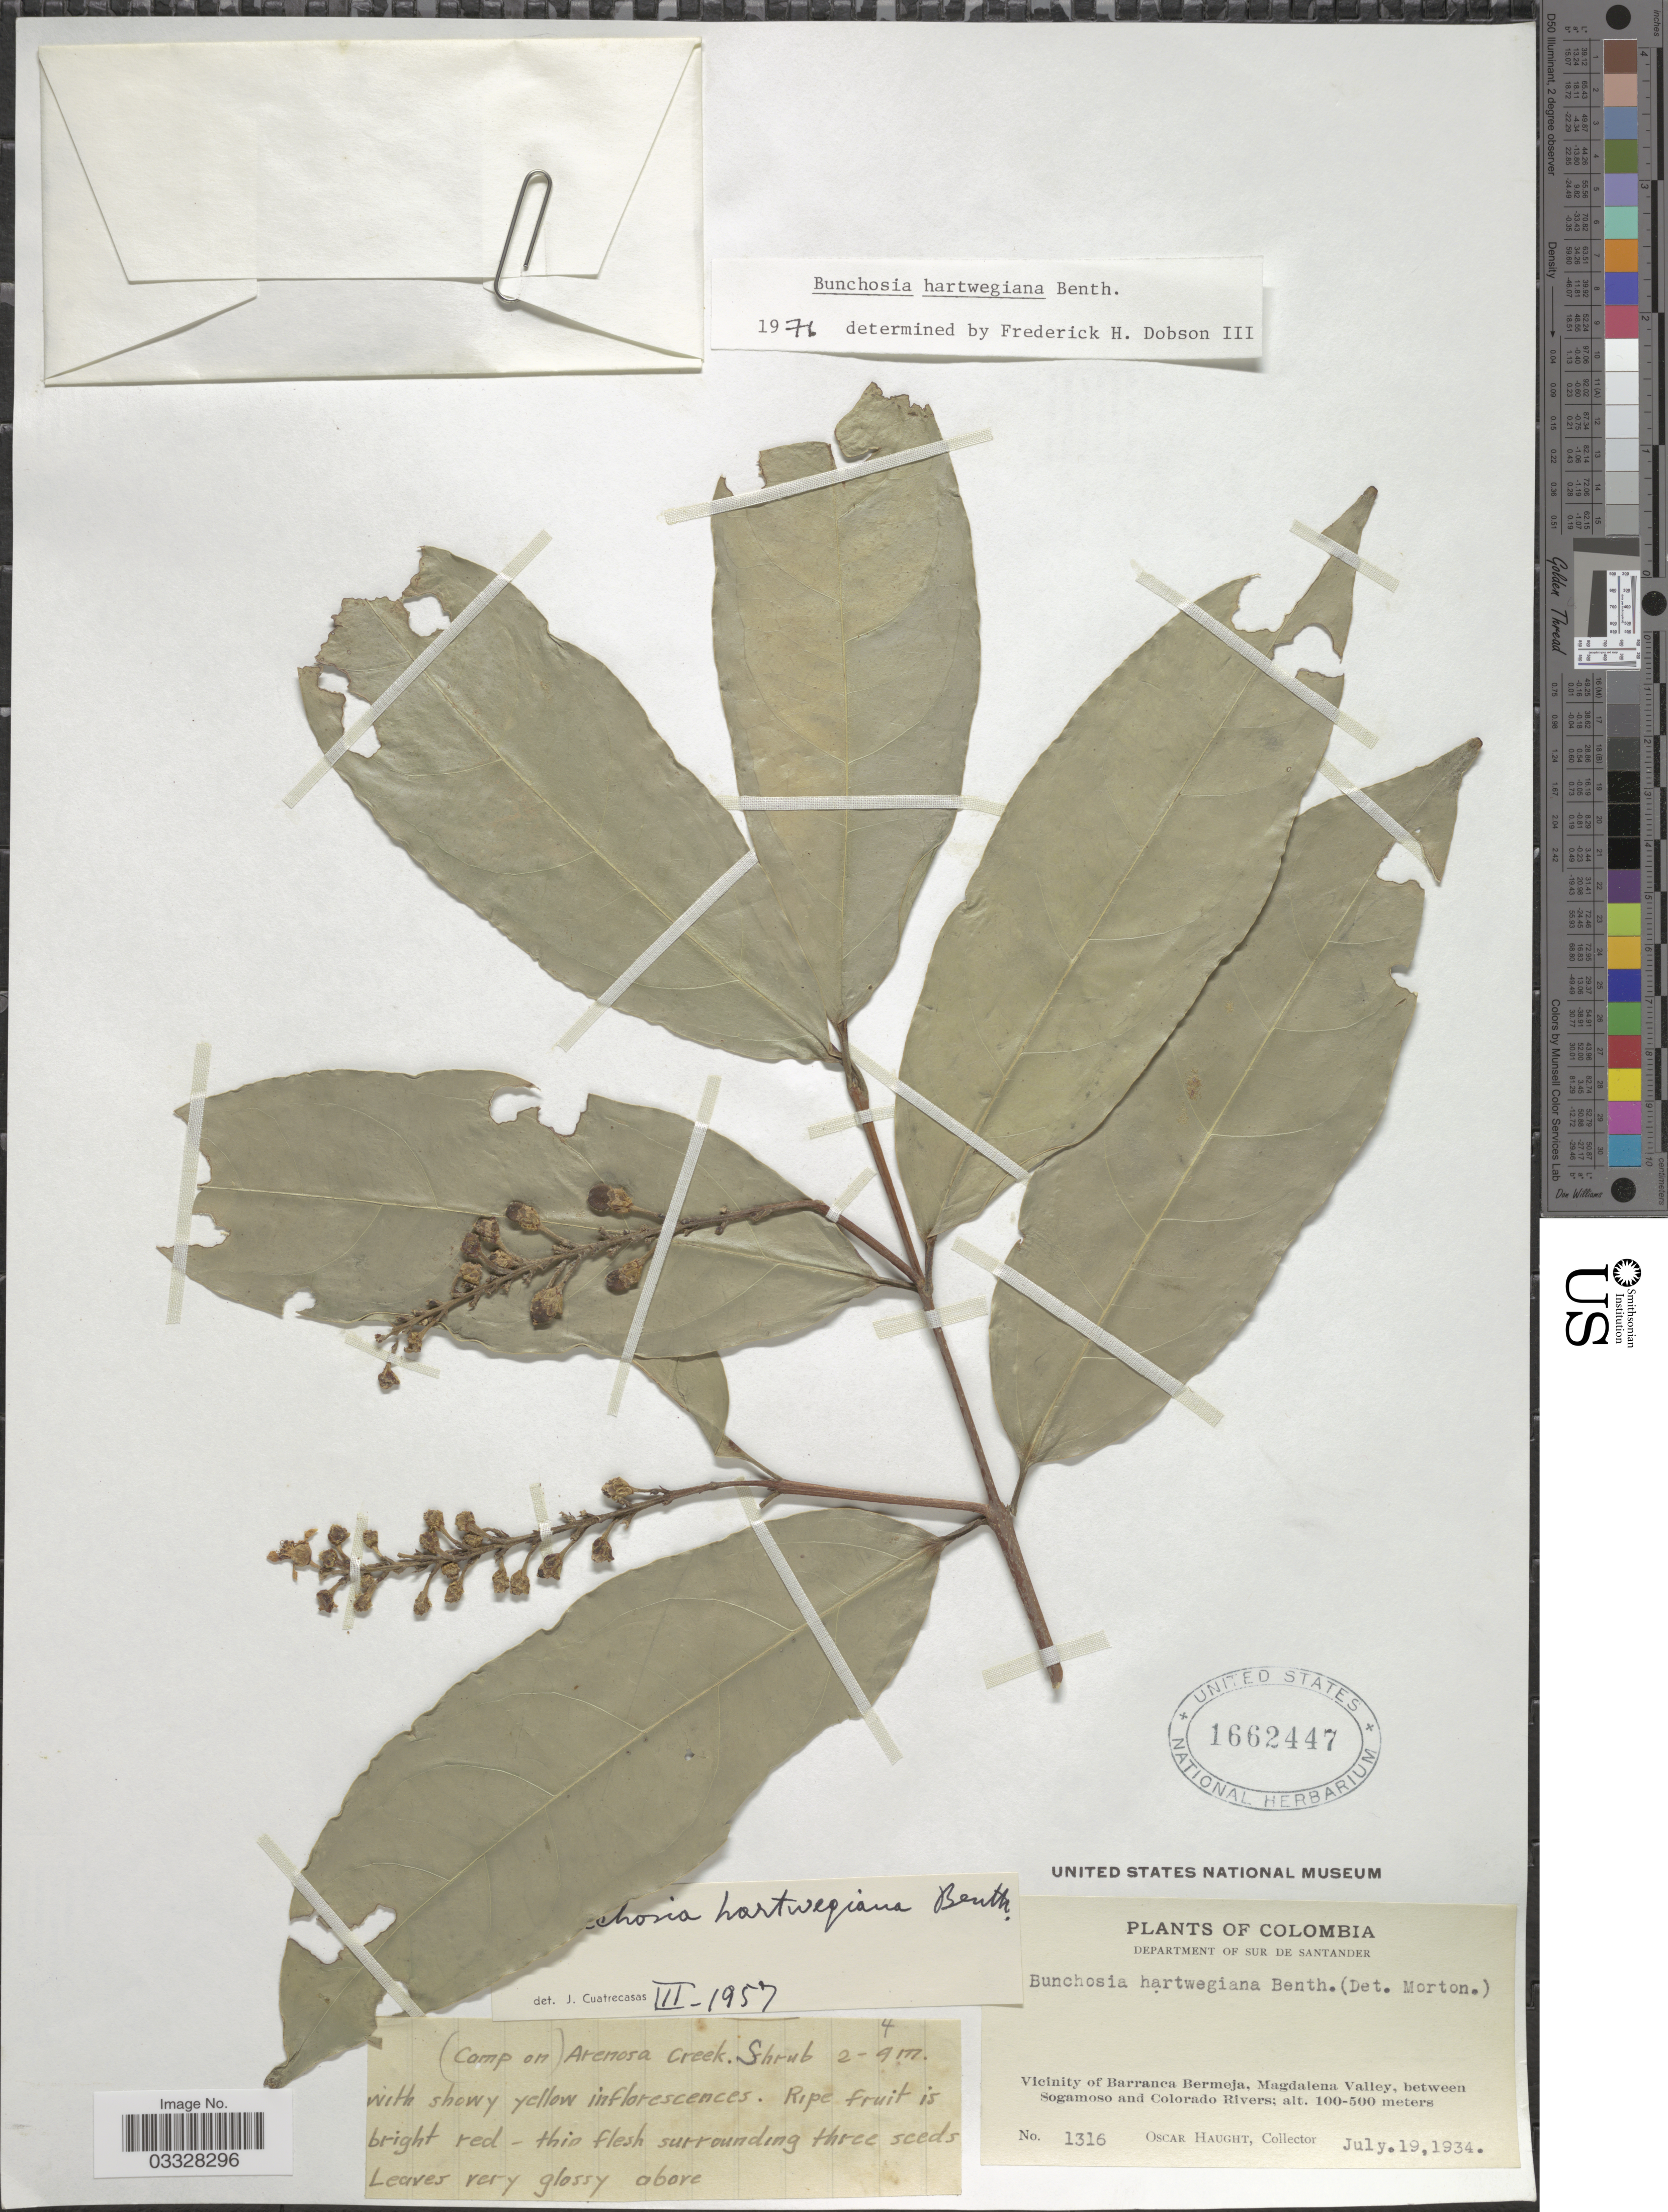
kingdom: Plantae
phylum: Tracheophyta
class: Magnoliopsida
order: Malpighiales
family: Malpighiaceae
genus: Bunchosia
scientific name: Bunchosia hartwegiana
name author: Benth.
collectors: O. L. Haught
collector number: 1316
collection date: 1934-07-19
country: Colombia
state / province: Santander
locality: Department of Sur de Santander. Vicinity of Barranca Bermeja, Magdalena Valley, between Sogamoso and Colorado Rivers.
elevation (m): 100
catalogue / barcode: US 1662447